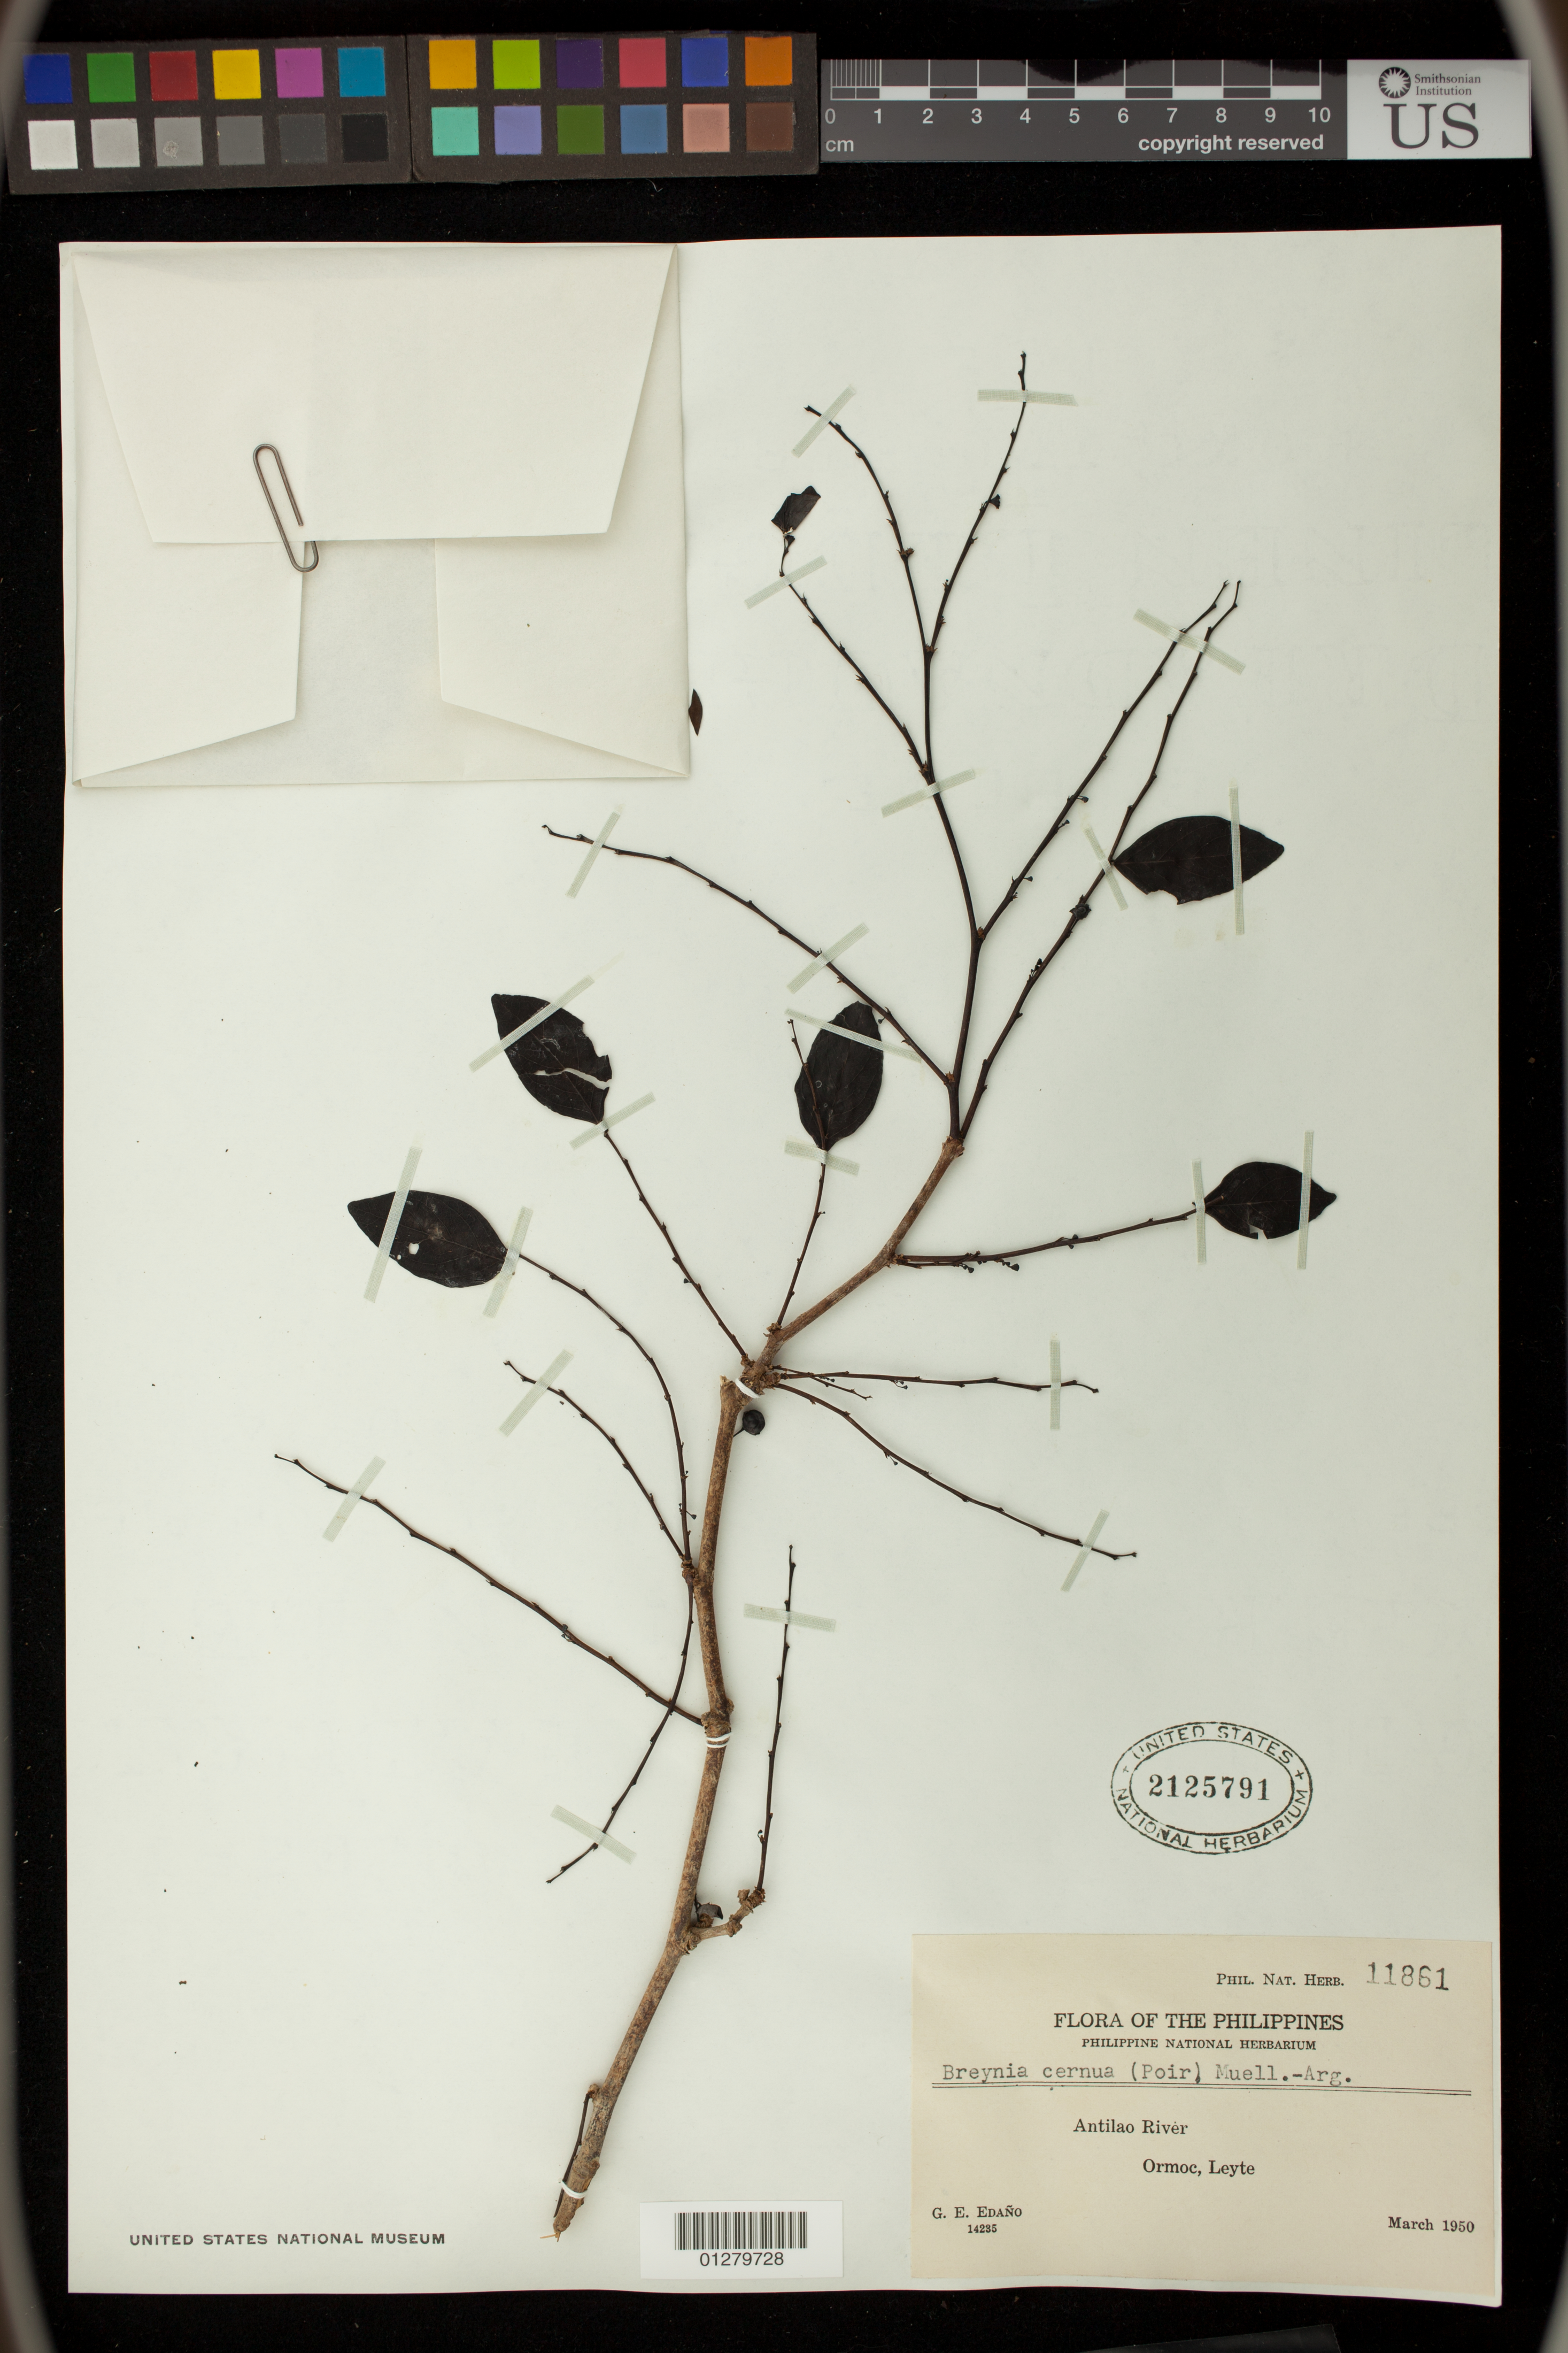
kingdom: Plantae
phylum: Tracheophyta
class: Magnoliopsida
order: Malpighiales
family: Phyllanthaceae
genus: Breynia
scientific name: Breynia cernua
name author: (Poir.) Müll. Arg.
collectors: G. E. Edaño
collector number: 14235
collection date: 1950-03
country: Philippines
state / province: Eastern Visayas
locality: Antilao River,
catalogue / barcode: US 2125791